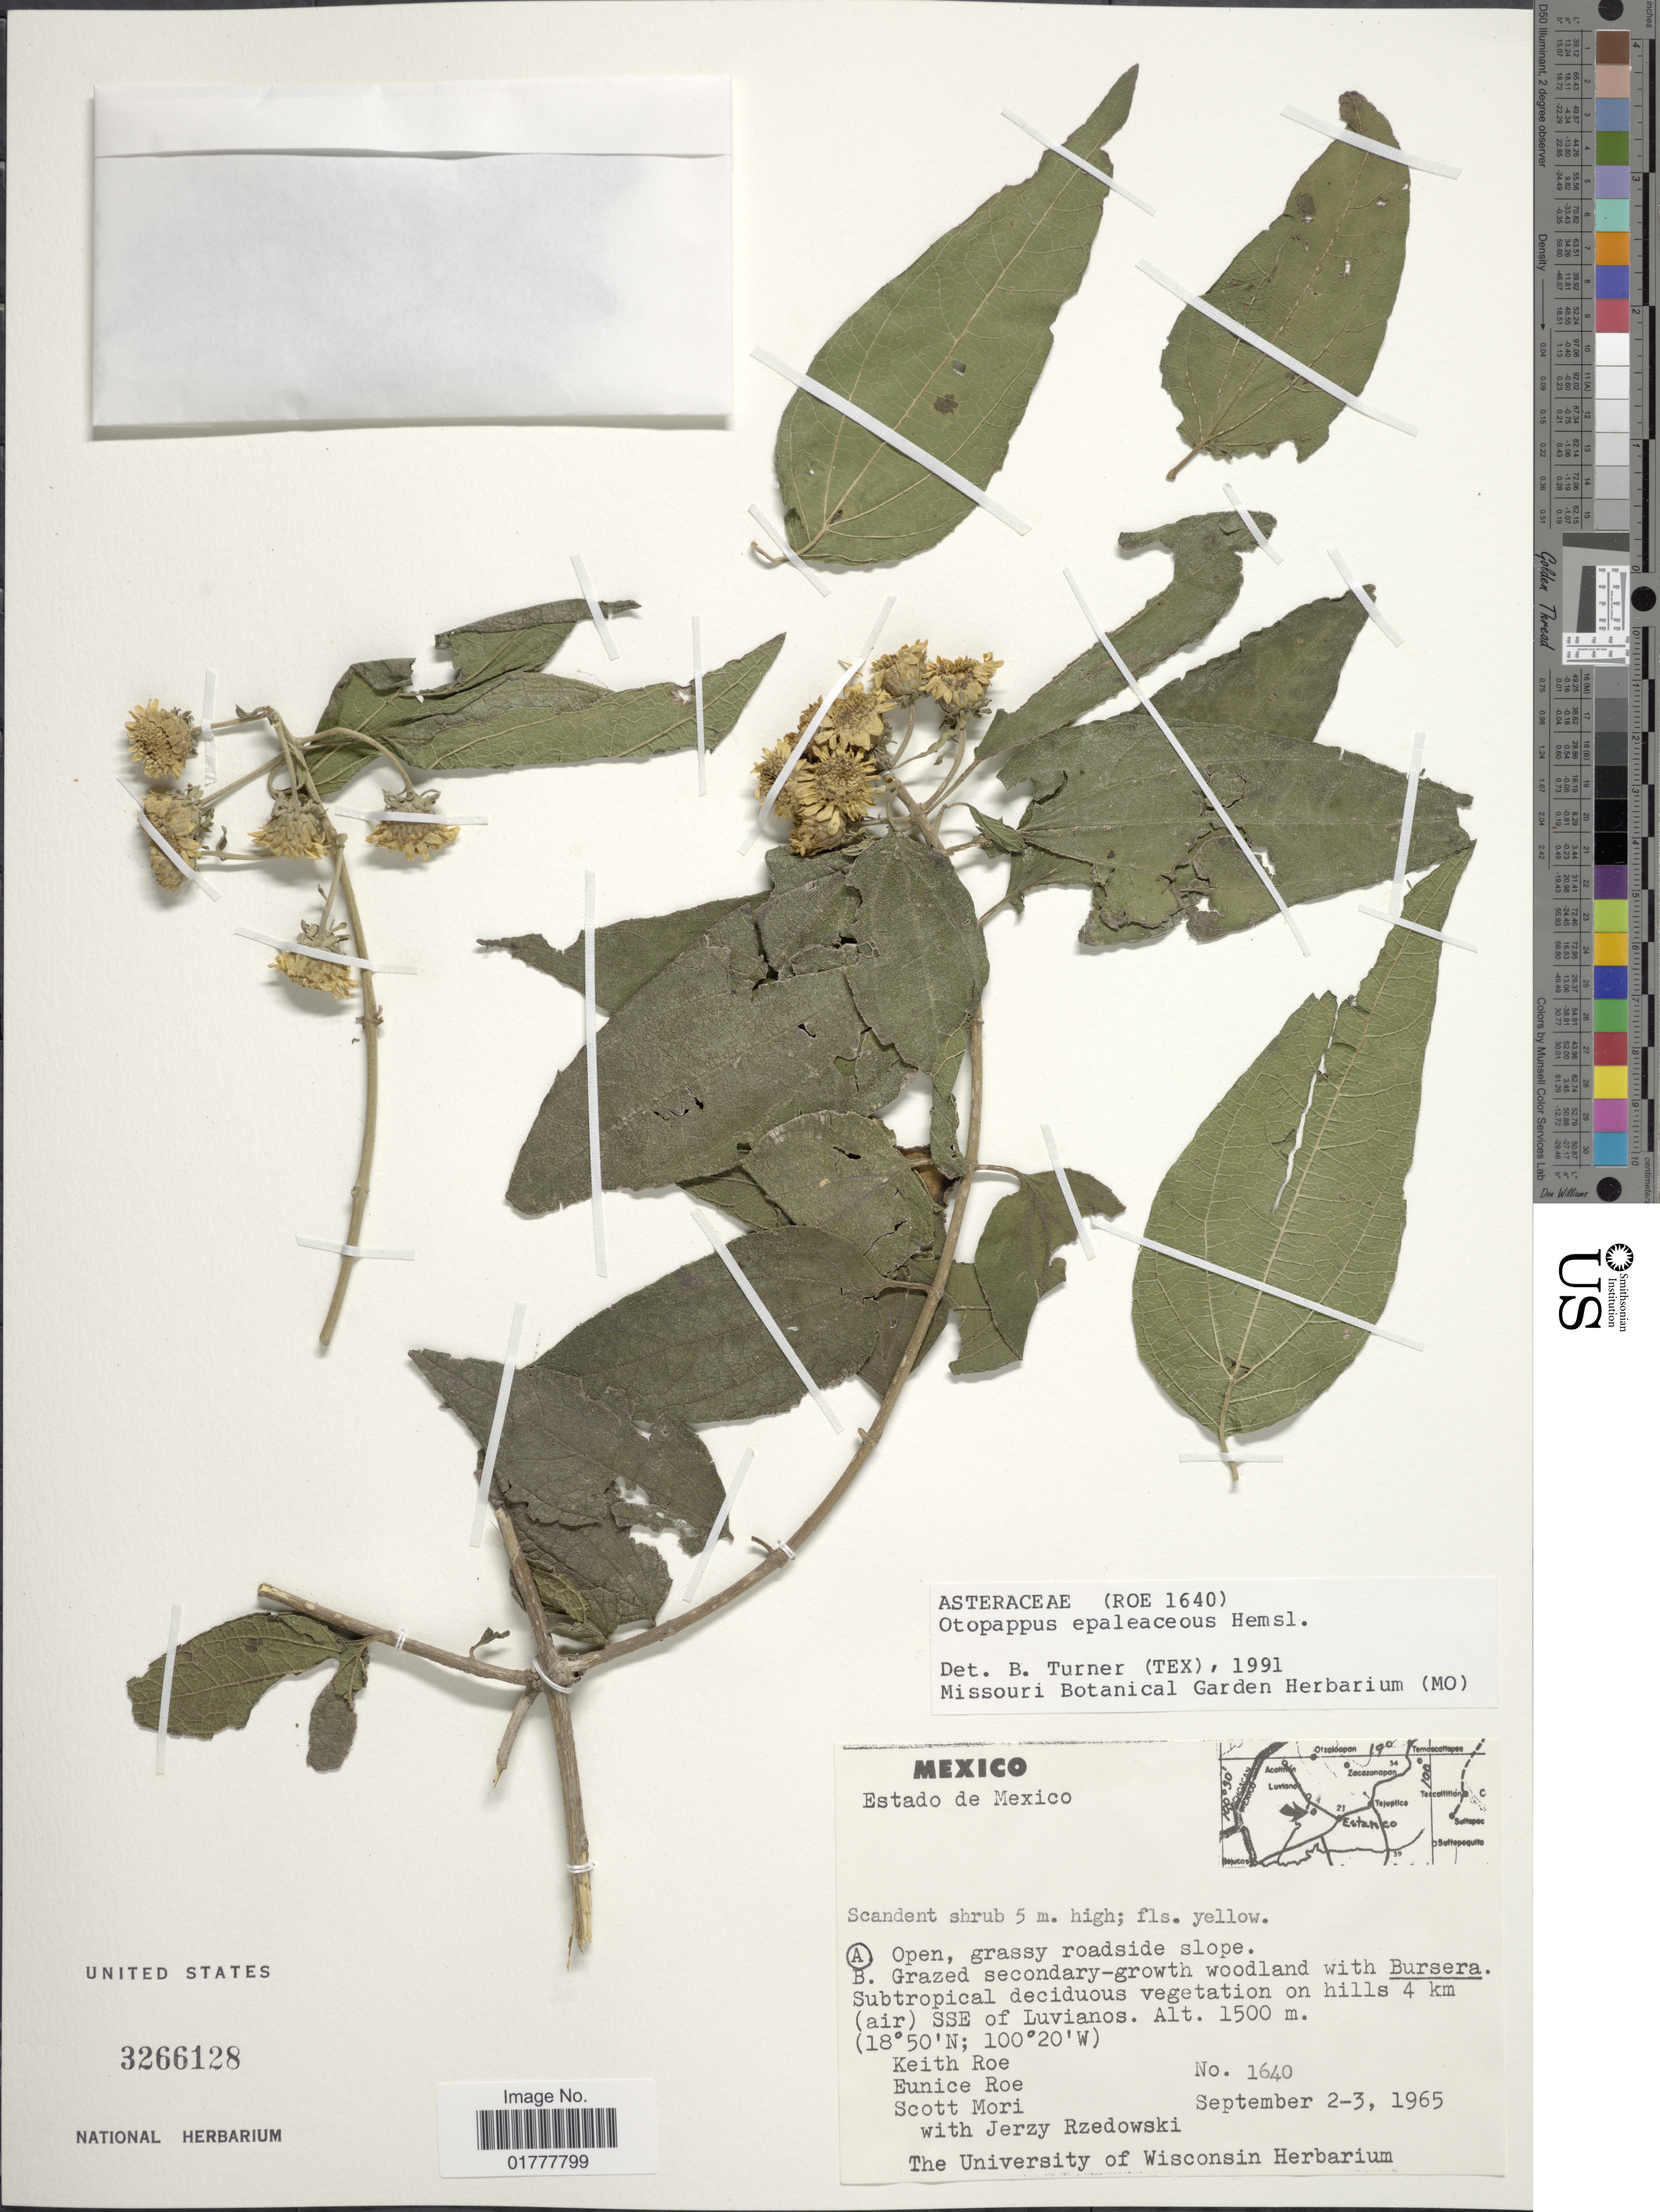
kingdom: Plantae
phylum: Tracheophyta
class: Magnoliopsida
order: Asterales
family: Asteraceae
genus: Otopappus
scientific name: Otopappus epaleaceus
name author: Hemsl.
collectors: K. E. Roe, E. Roe, S. Mori & J. Rzedowski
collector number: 1640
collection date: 1965-09-02/1965-09-03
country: Mexico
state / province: México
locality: Estado de Mexico. grassy roadsie slope.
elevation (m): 1500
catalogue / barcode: US 3266128